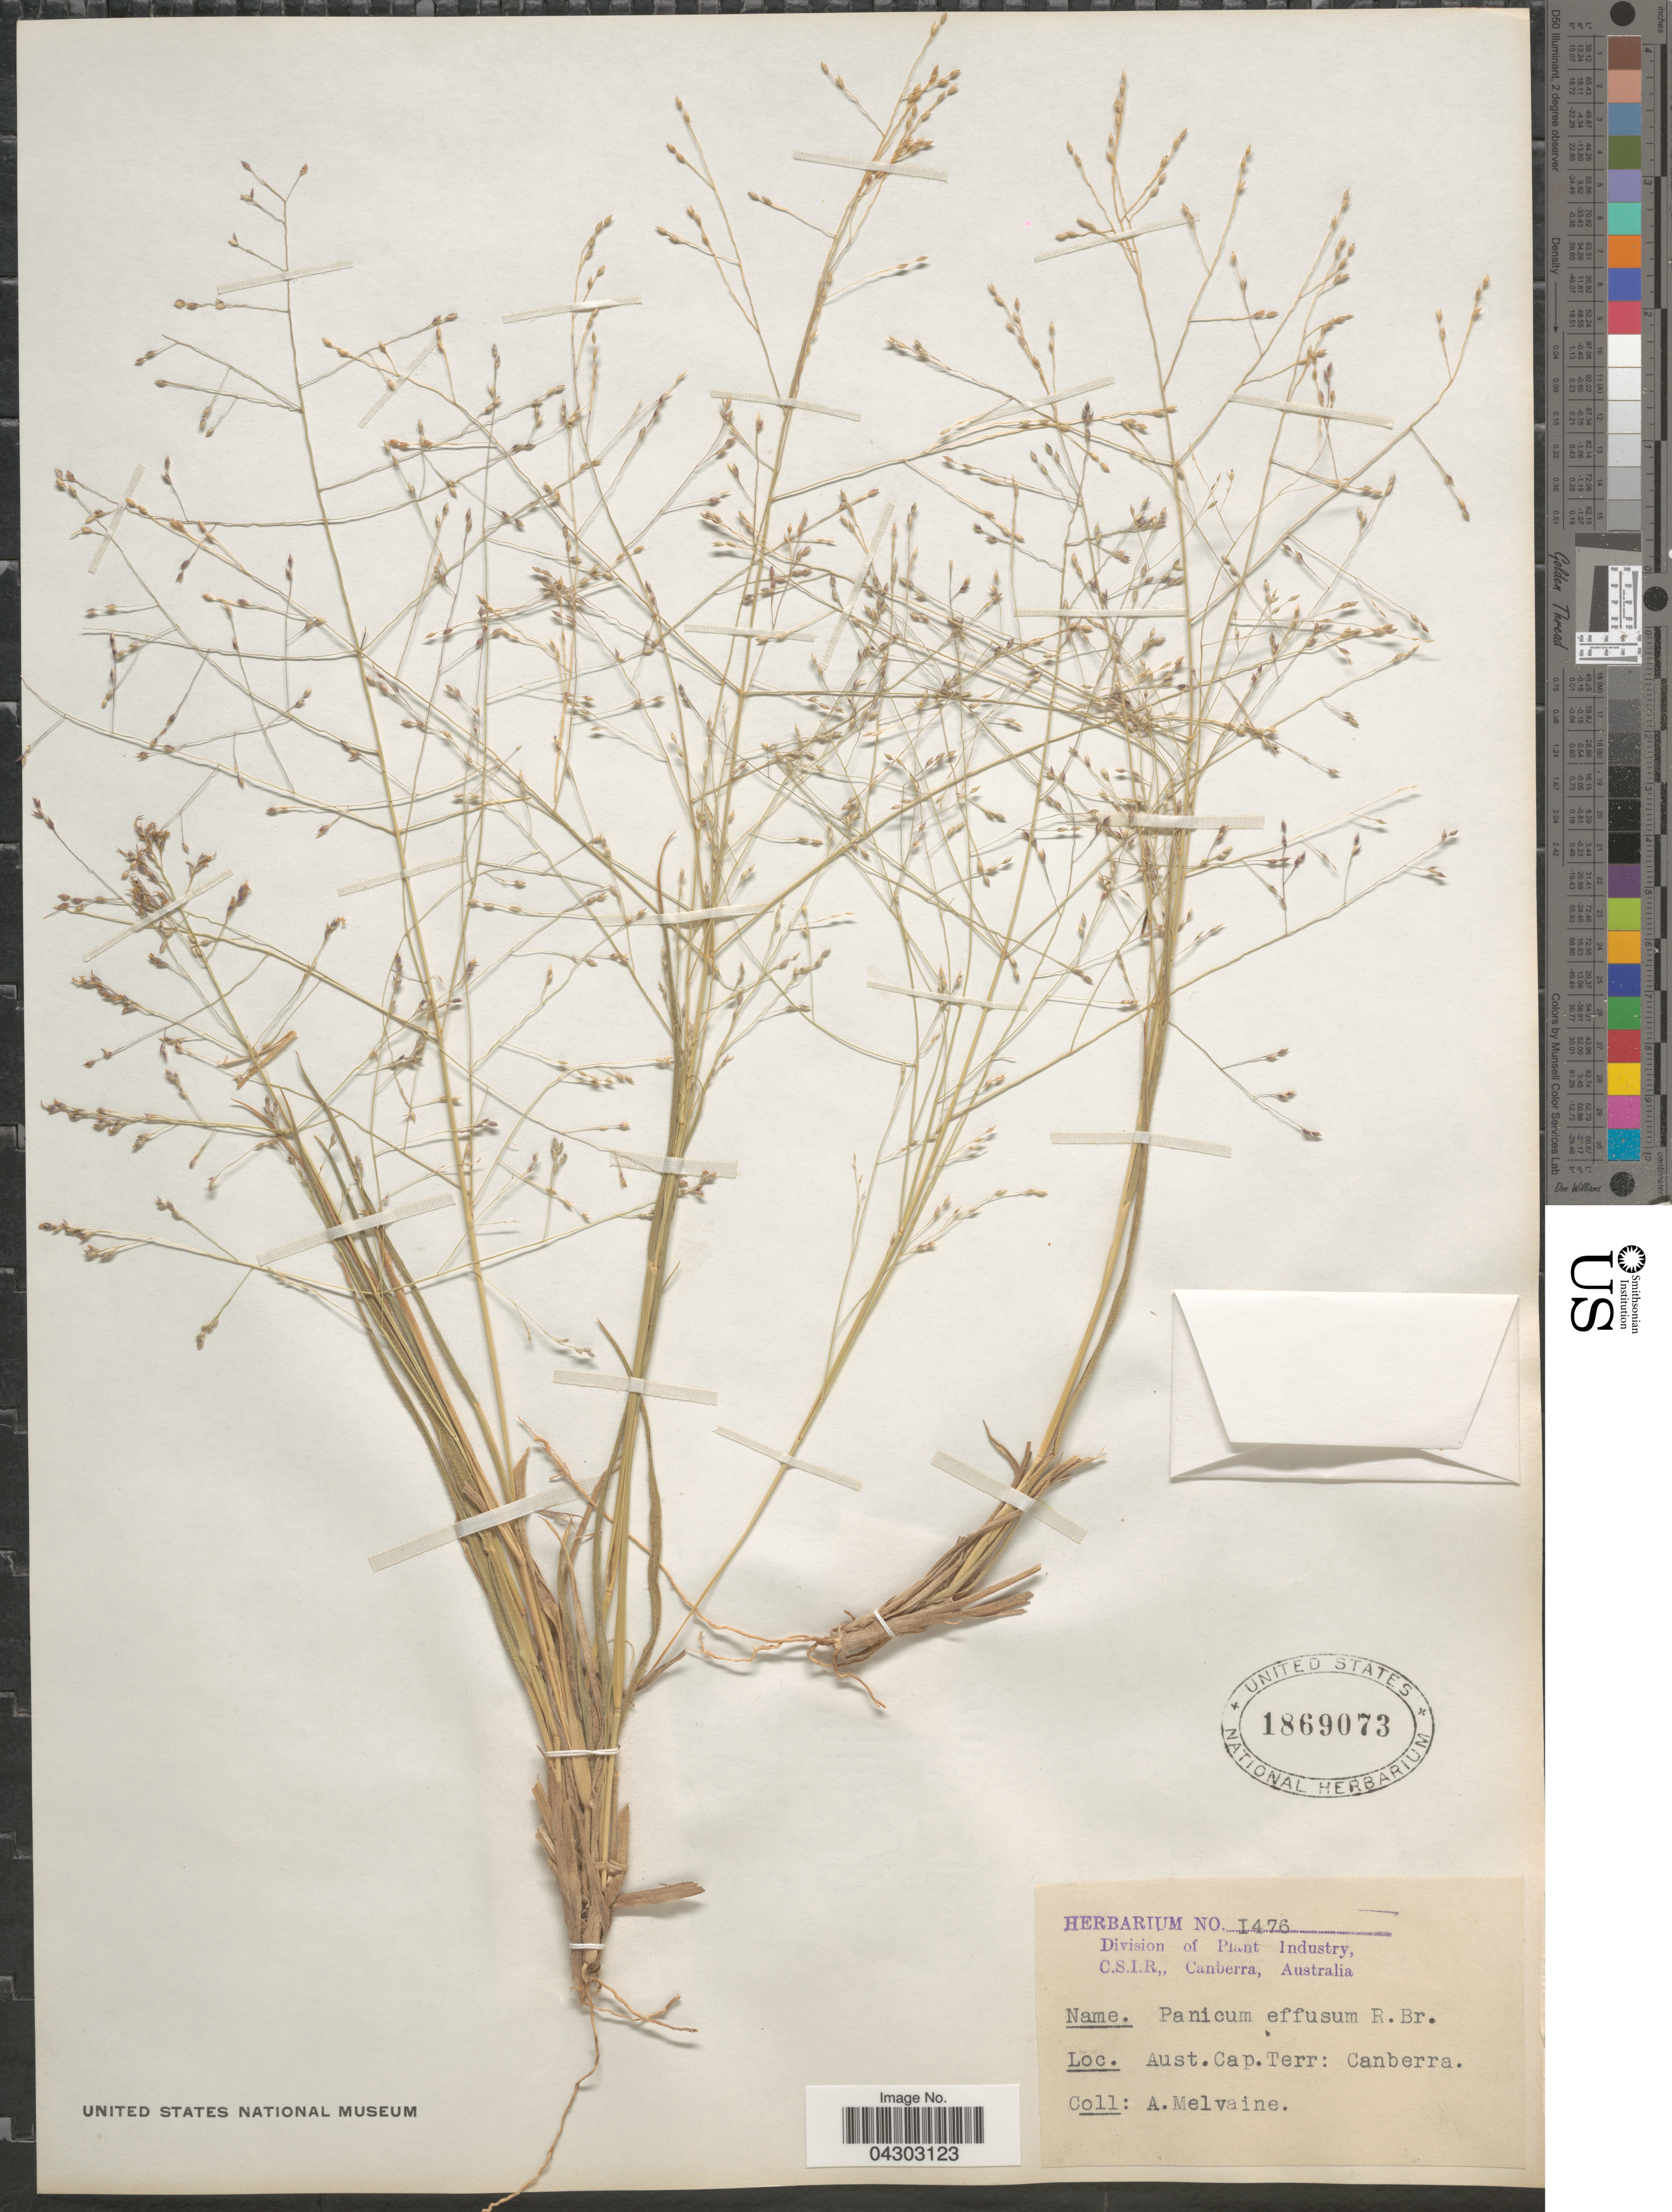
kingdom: Plantae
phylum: Tracheophyta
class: Liliopsida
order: Poales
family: Poaceae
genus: Panicum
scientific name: Panicum effusum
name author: R. Br.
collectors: A. Melvaine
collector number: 1476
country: Australia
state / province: New South Wales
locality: Aust. Cap. Terr: Canberra.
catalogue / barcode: US 1869073